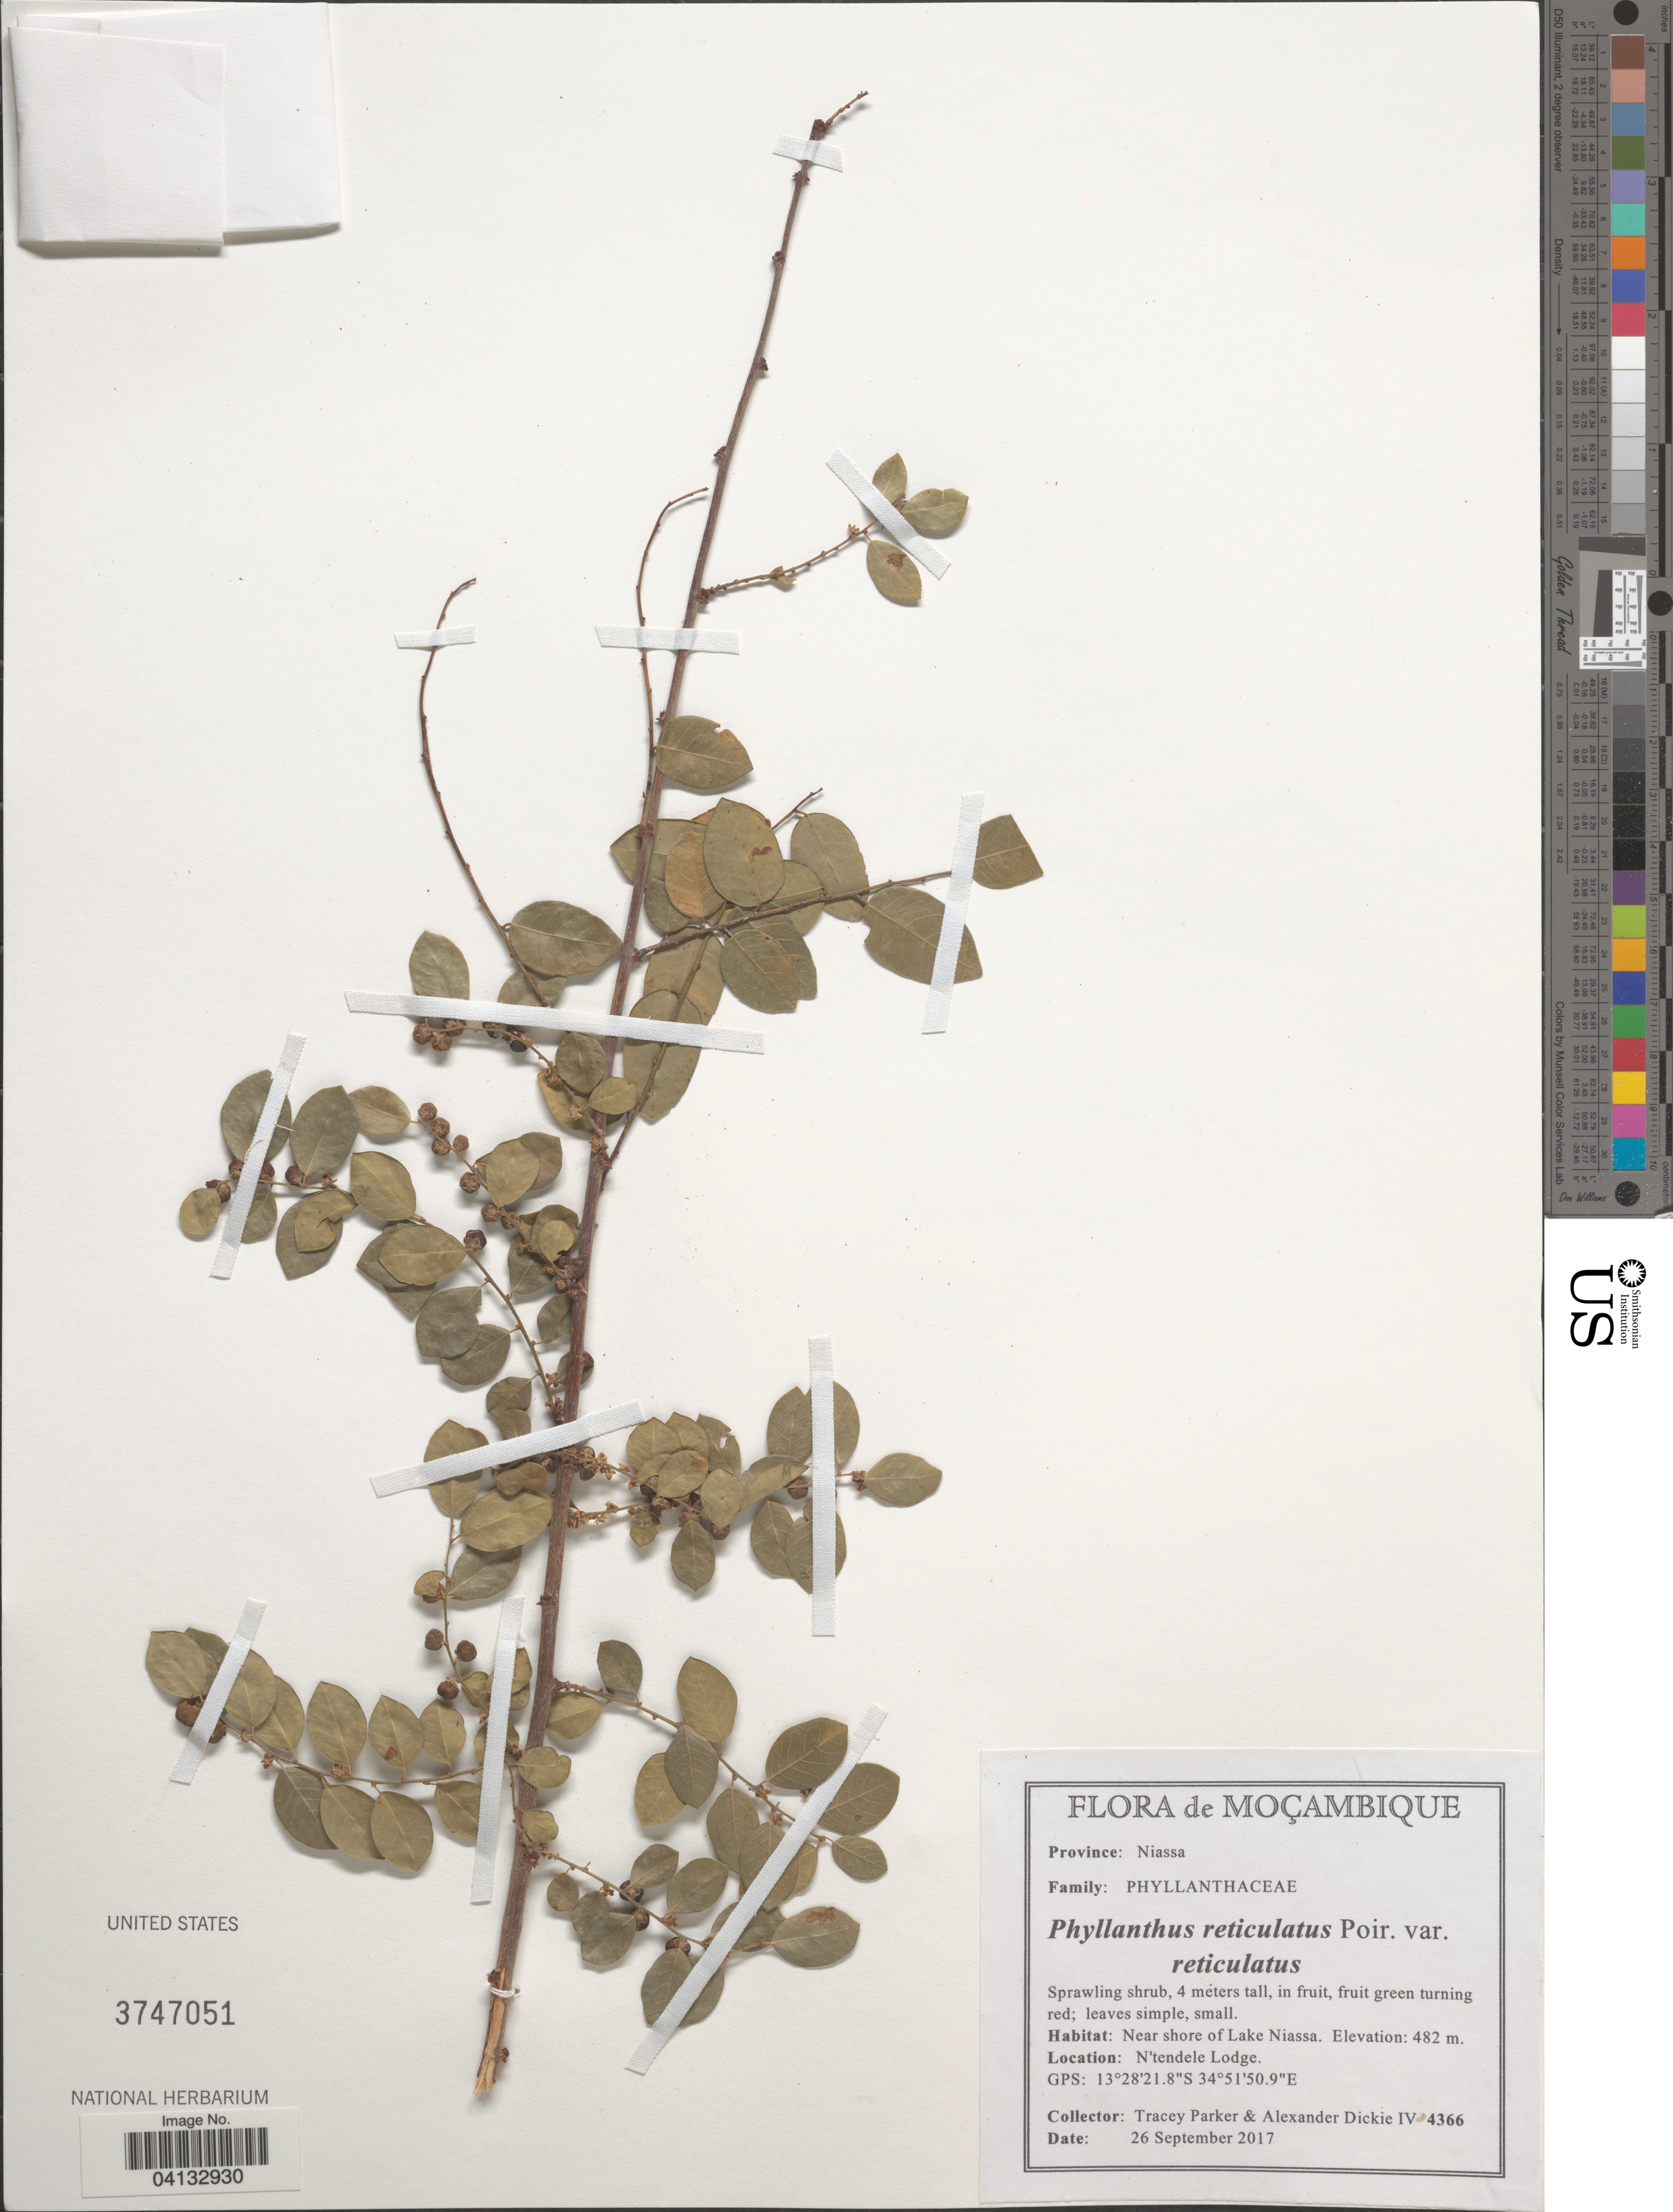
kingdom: Plantae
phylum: Tracheophyta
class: Magnoliopsida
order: Malpighiales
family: Phyllanthaceae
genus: Phyllanthus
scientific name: Phyllanthus reticulatus var. reticulatus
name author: Poir.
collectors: T. Parker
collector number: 4366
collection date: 2017-09-26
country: Mozambique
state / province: Niassa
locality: Near the shore of Lake Niassa. N'tendele Lodge.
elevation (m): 482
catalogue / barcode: US 3747051